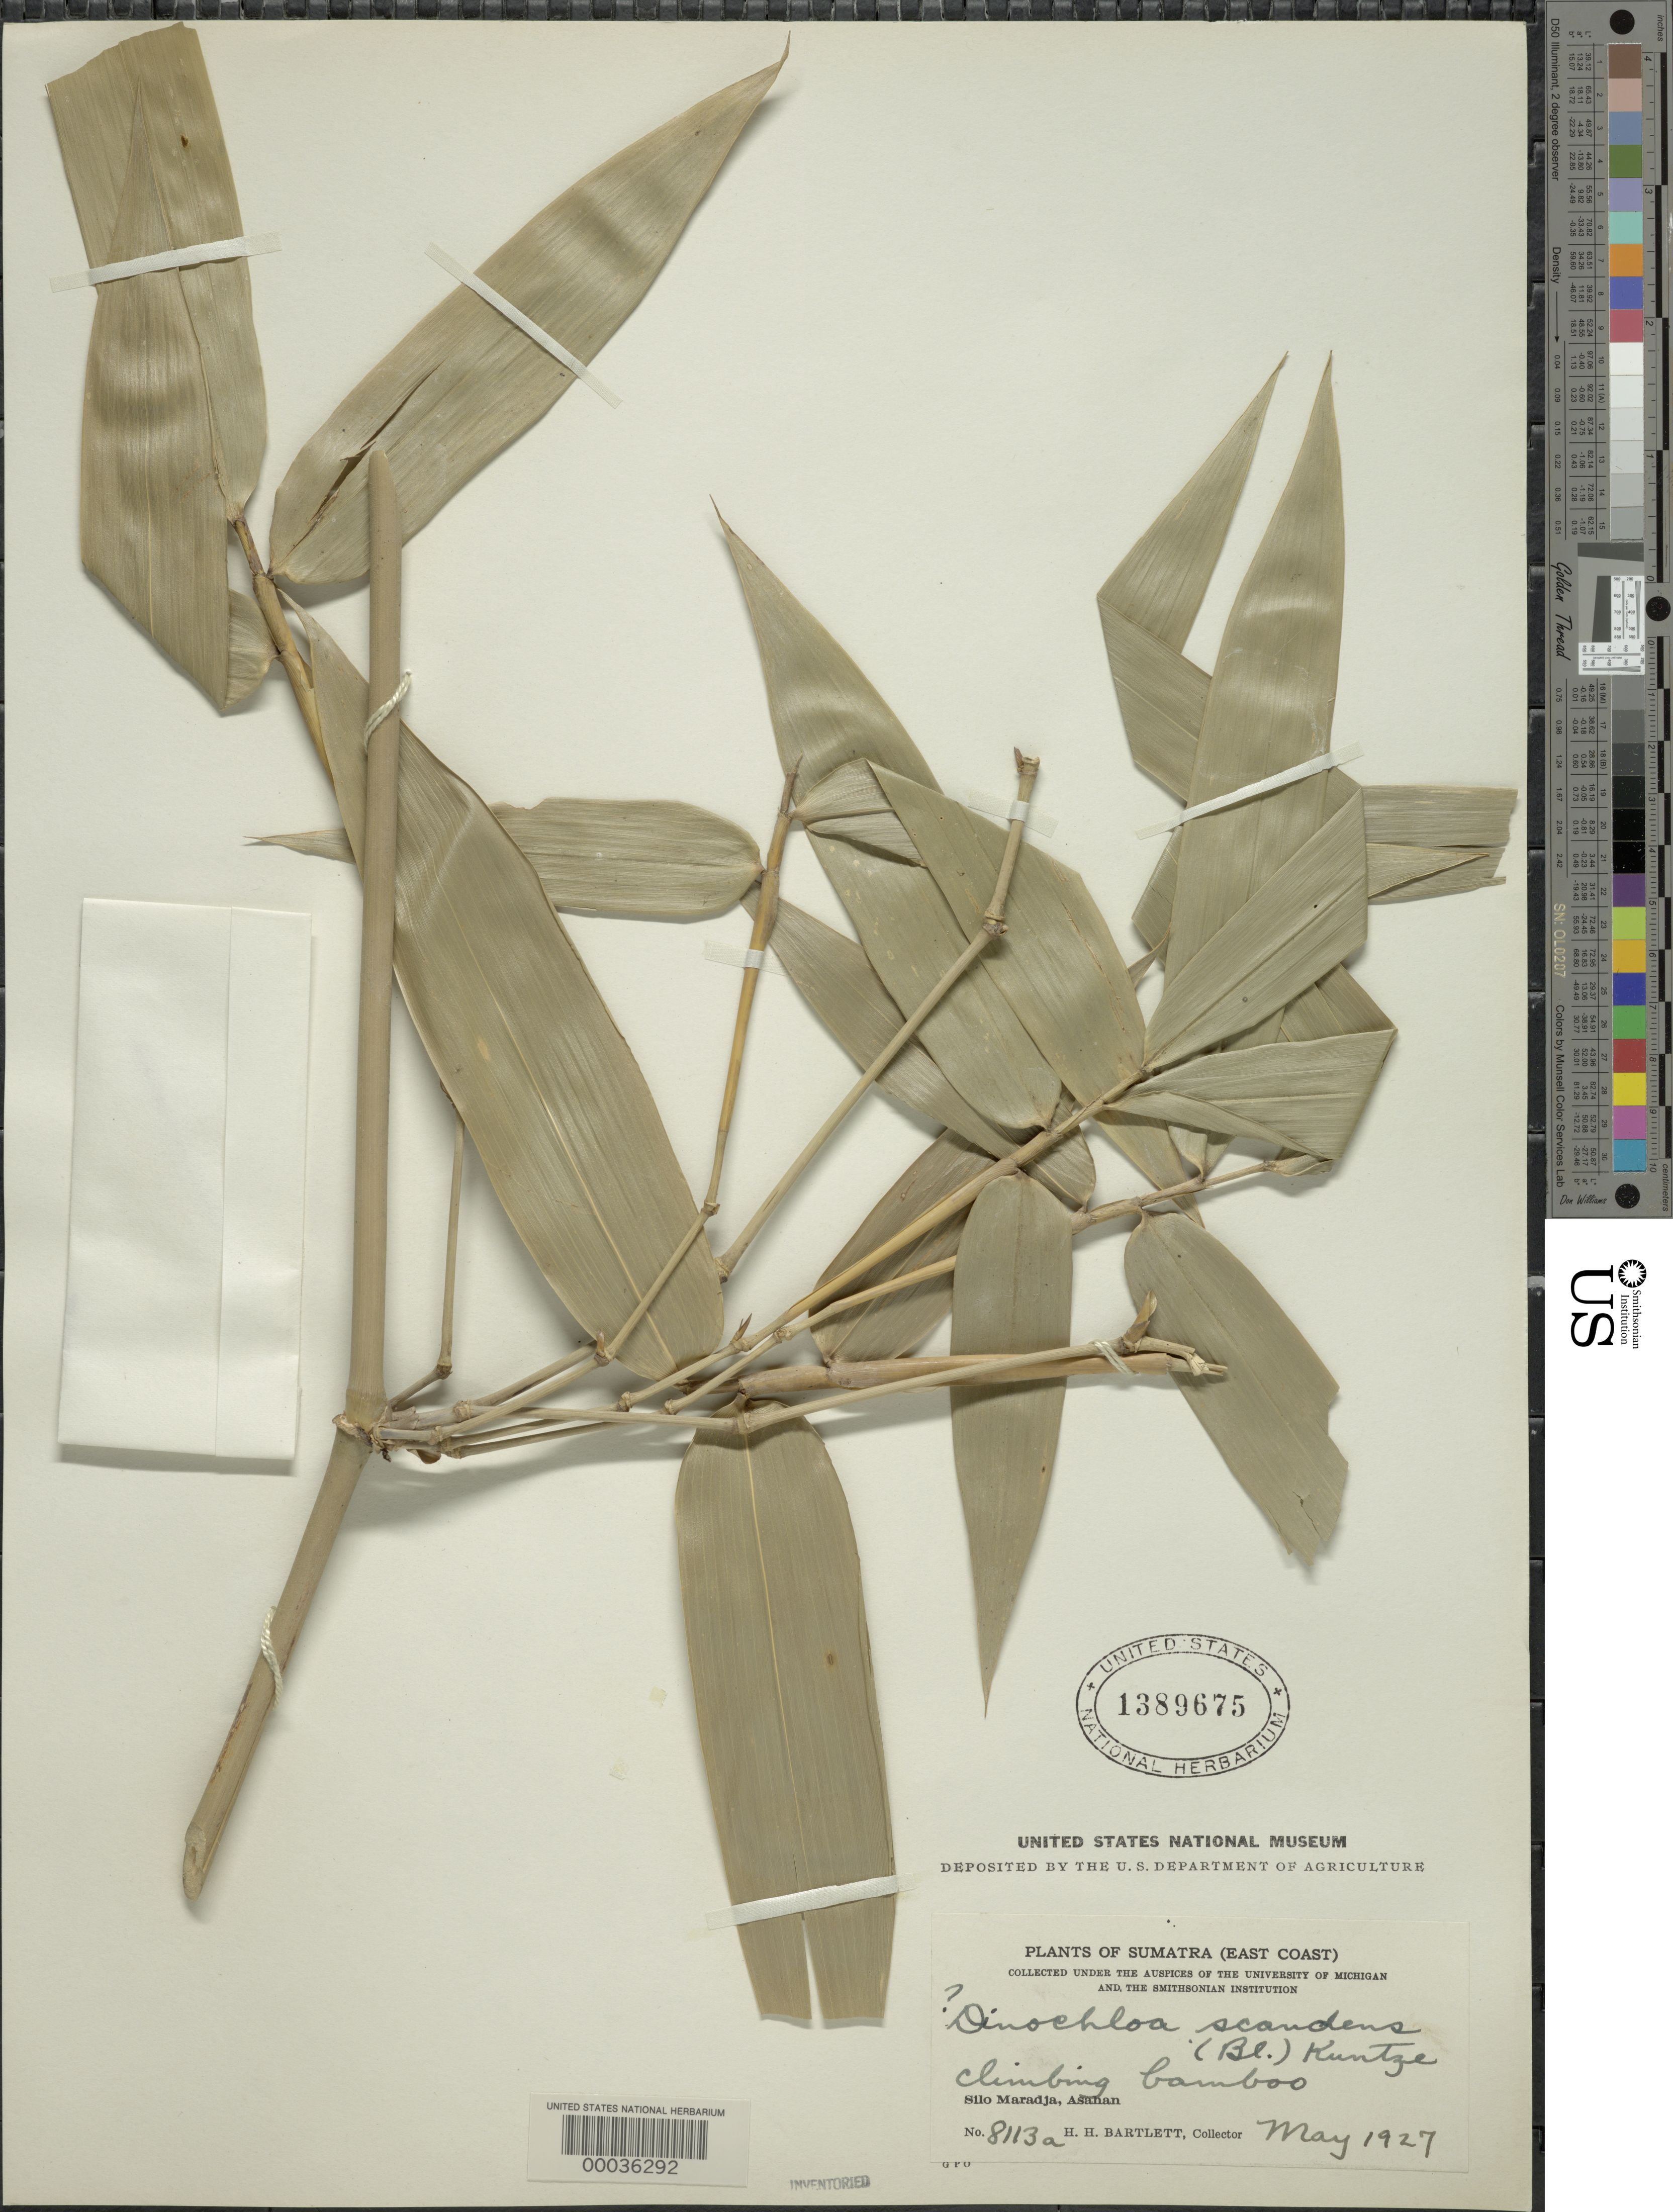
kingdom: Plantae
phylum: Tracheophyta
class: Liliopsida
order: Poales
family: Poaceae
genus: Dinochloa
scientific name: Dinochloa sp.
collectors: H. H. Bartlett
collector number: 8113a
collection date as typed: May 1927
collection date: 1927-05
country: Indonesia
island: Sumatra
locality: Silo maradja, asahan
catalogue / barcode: US 1389675